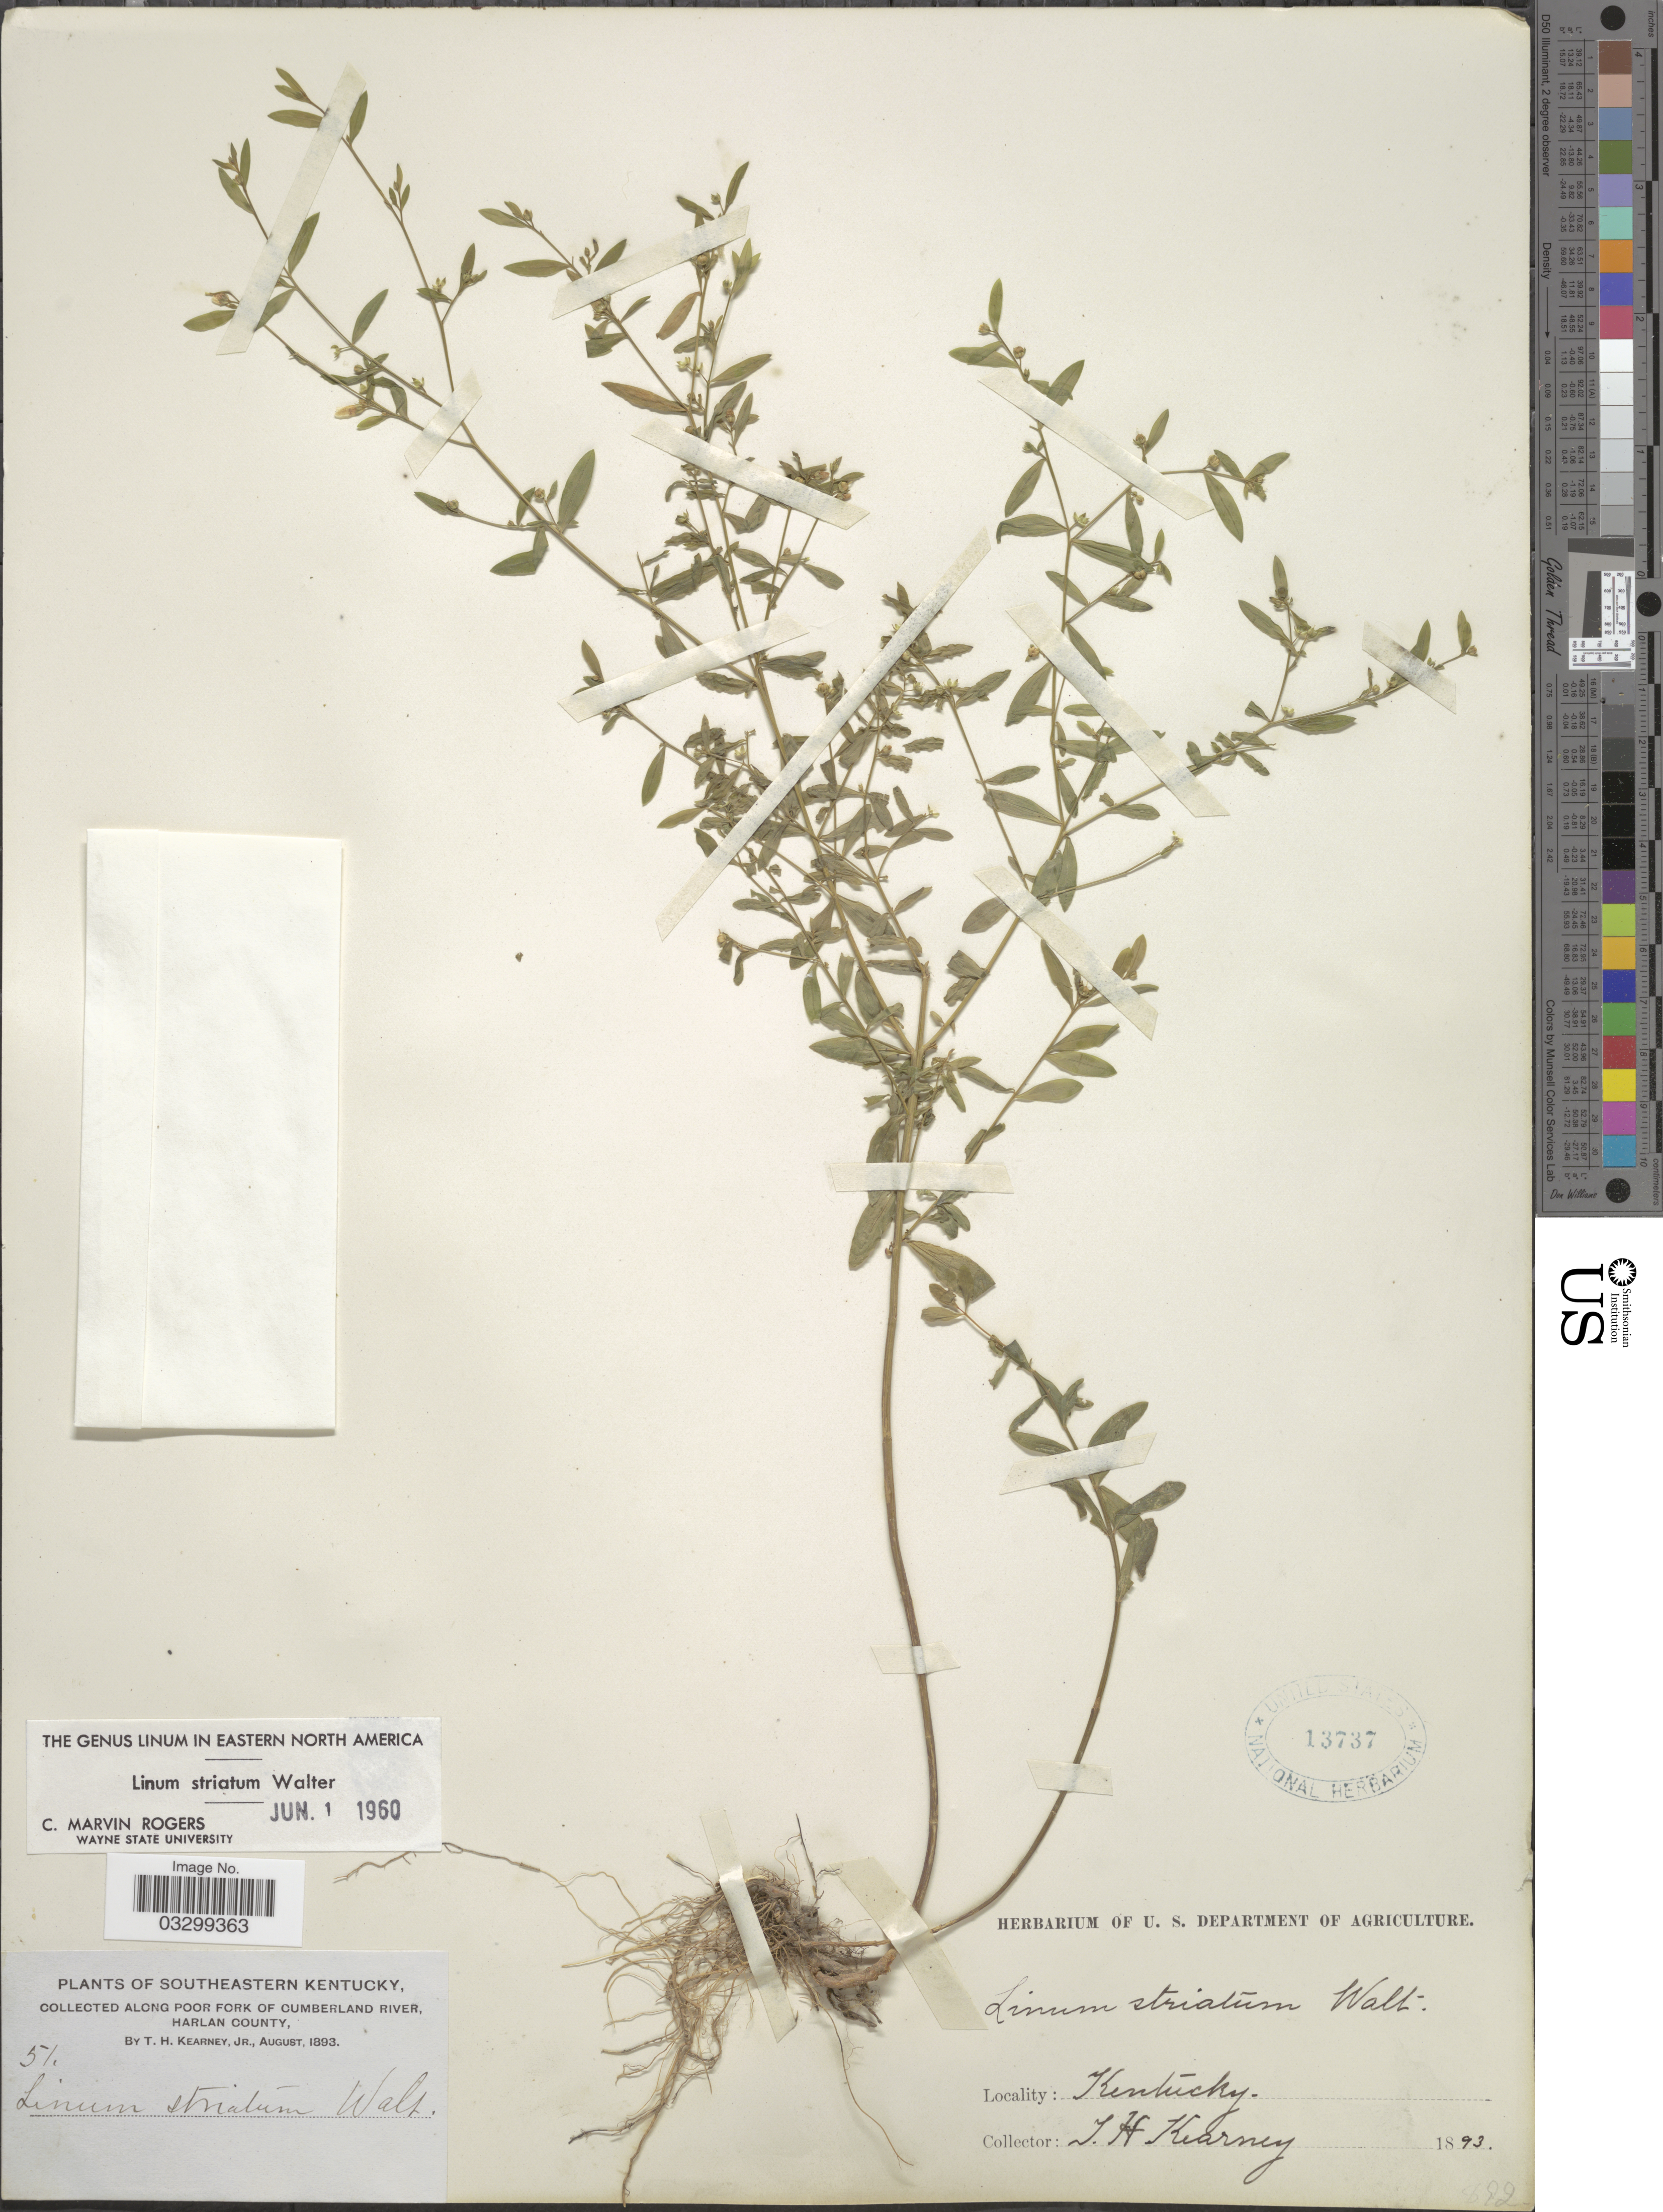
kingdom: Plantae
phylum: Tracheophyta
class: Magnoliopsida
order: Malpighiales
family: Linaceae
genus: Linum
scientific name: Linum striatum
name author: Walter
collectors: T. H. Kearney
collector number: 51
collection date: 1893-08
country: United States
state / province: Kentucky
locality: Southeastern Kentucky. Along Poor Fork of Cumberland River, Harlan County.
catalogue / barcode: US 13737